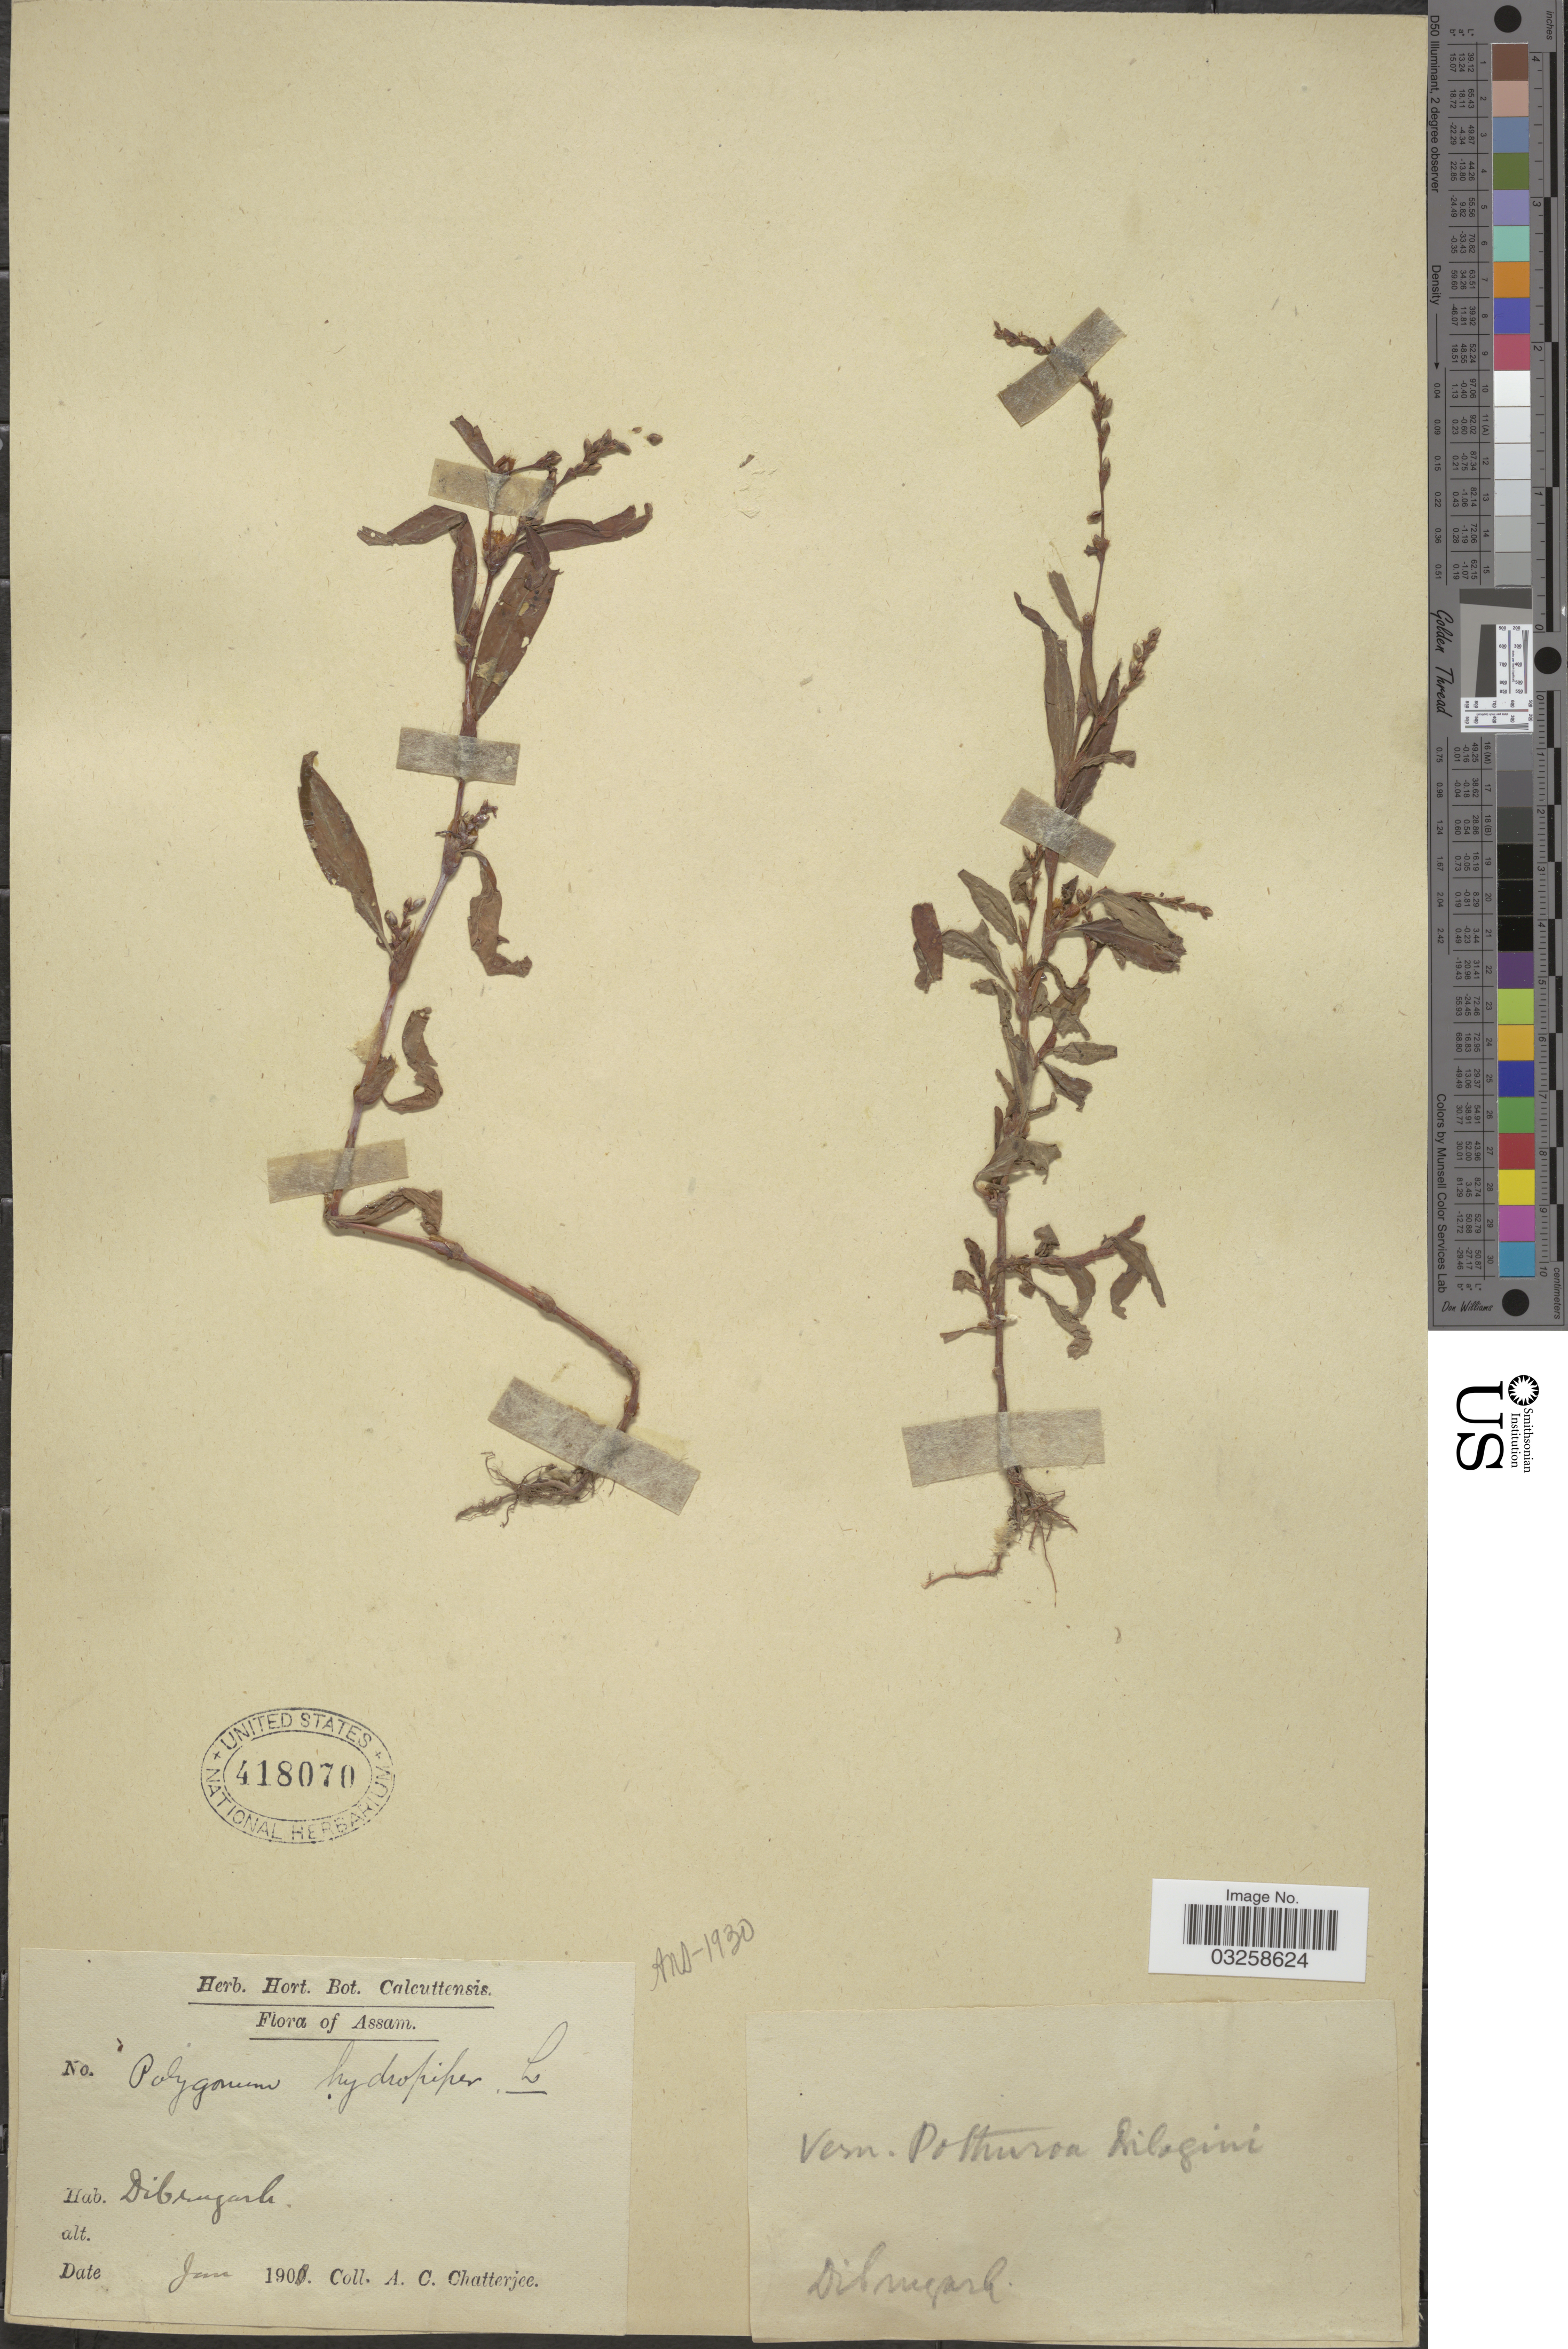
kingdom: Plantae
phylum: Tracheophyta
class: Magnoliopsida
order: Caryophyllales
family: Polygonaceae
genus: Polygonum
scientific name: Polygonum hydropiper var. hydropiper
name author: L.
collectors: A. Chatterjee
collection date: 1901-01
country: India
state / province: Assam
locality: Dibrugarh.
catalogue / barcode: US 418070